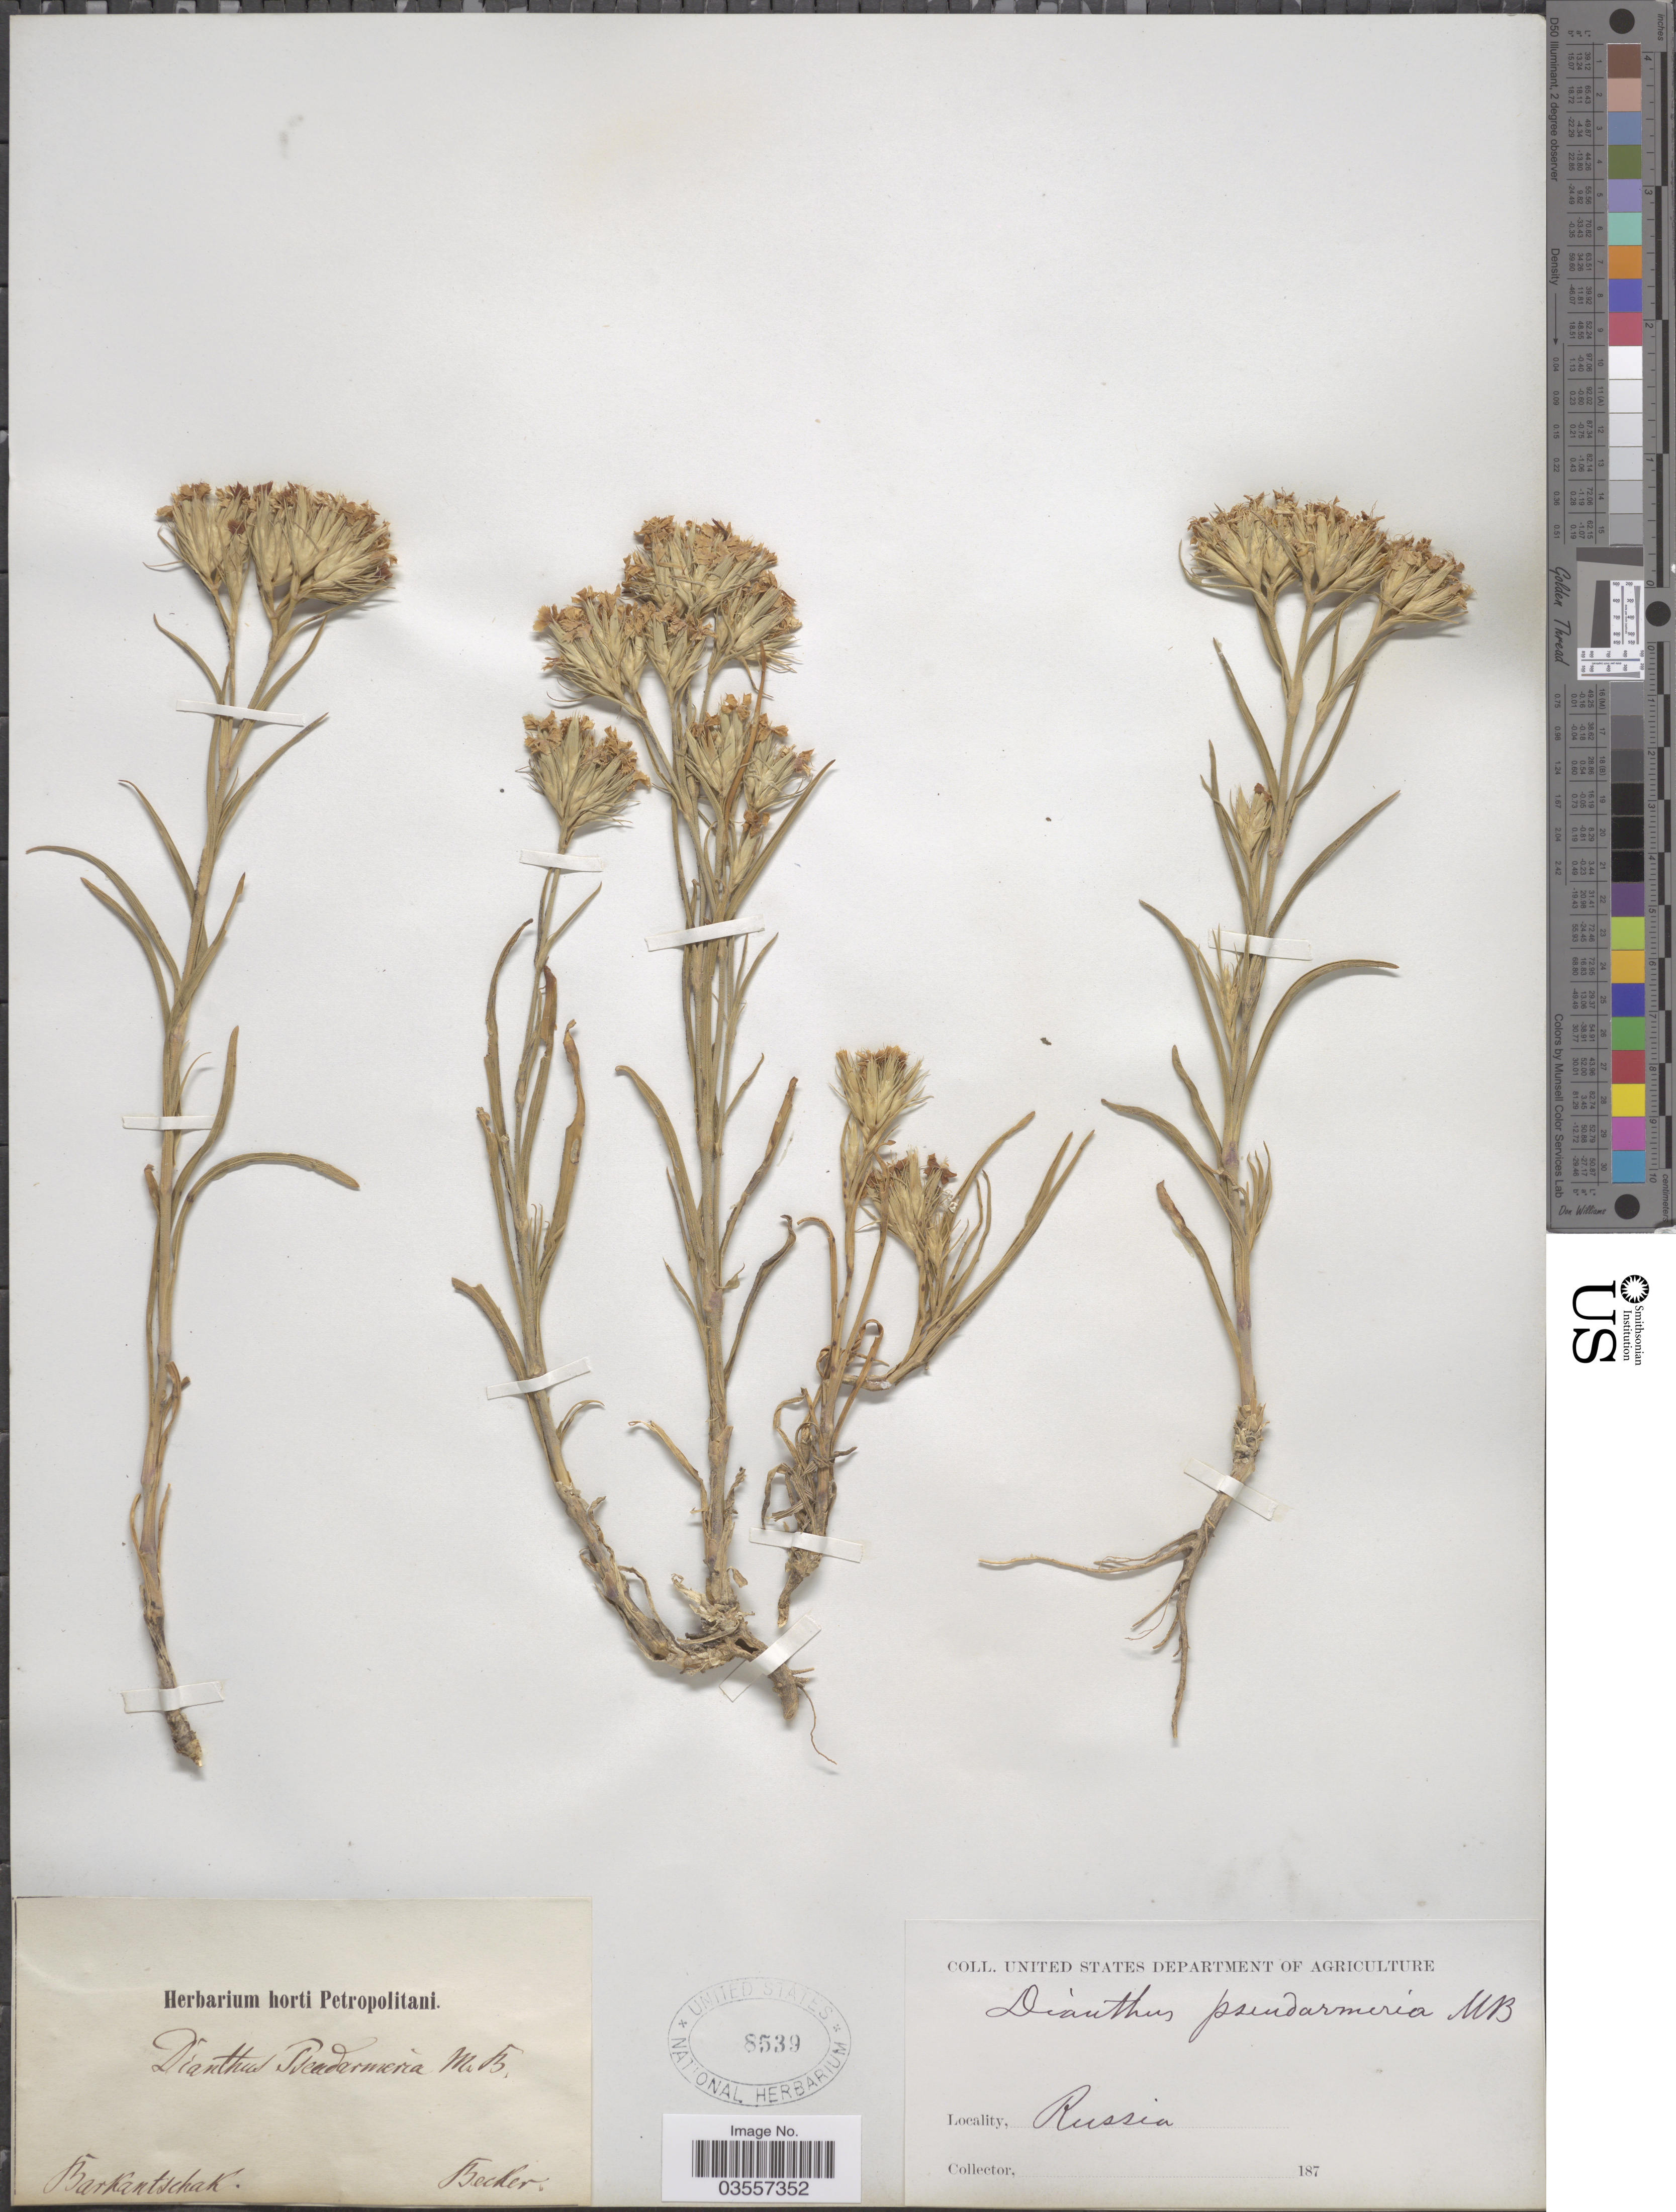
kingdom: Plantae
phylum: Tracheophyta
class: Magnoliopsida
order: Caryophyllales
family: Caryophyllaceae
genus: Dianthus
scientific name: Dianthus pseudarmeria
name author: M. Bieb.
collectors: -. Becker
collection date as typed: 187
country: Russian Federation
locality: Barkantschak.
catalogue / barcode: US 8539